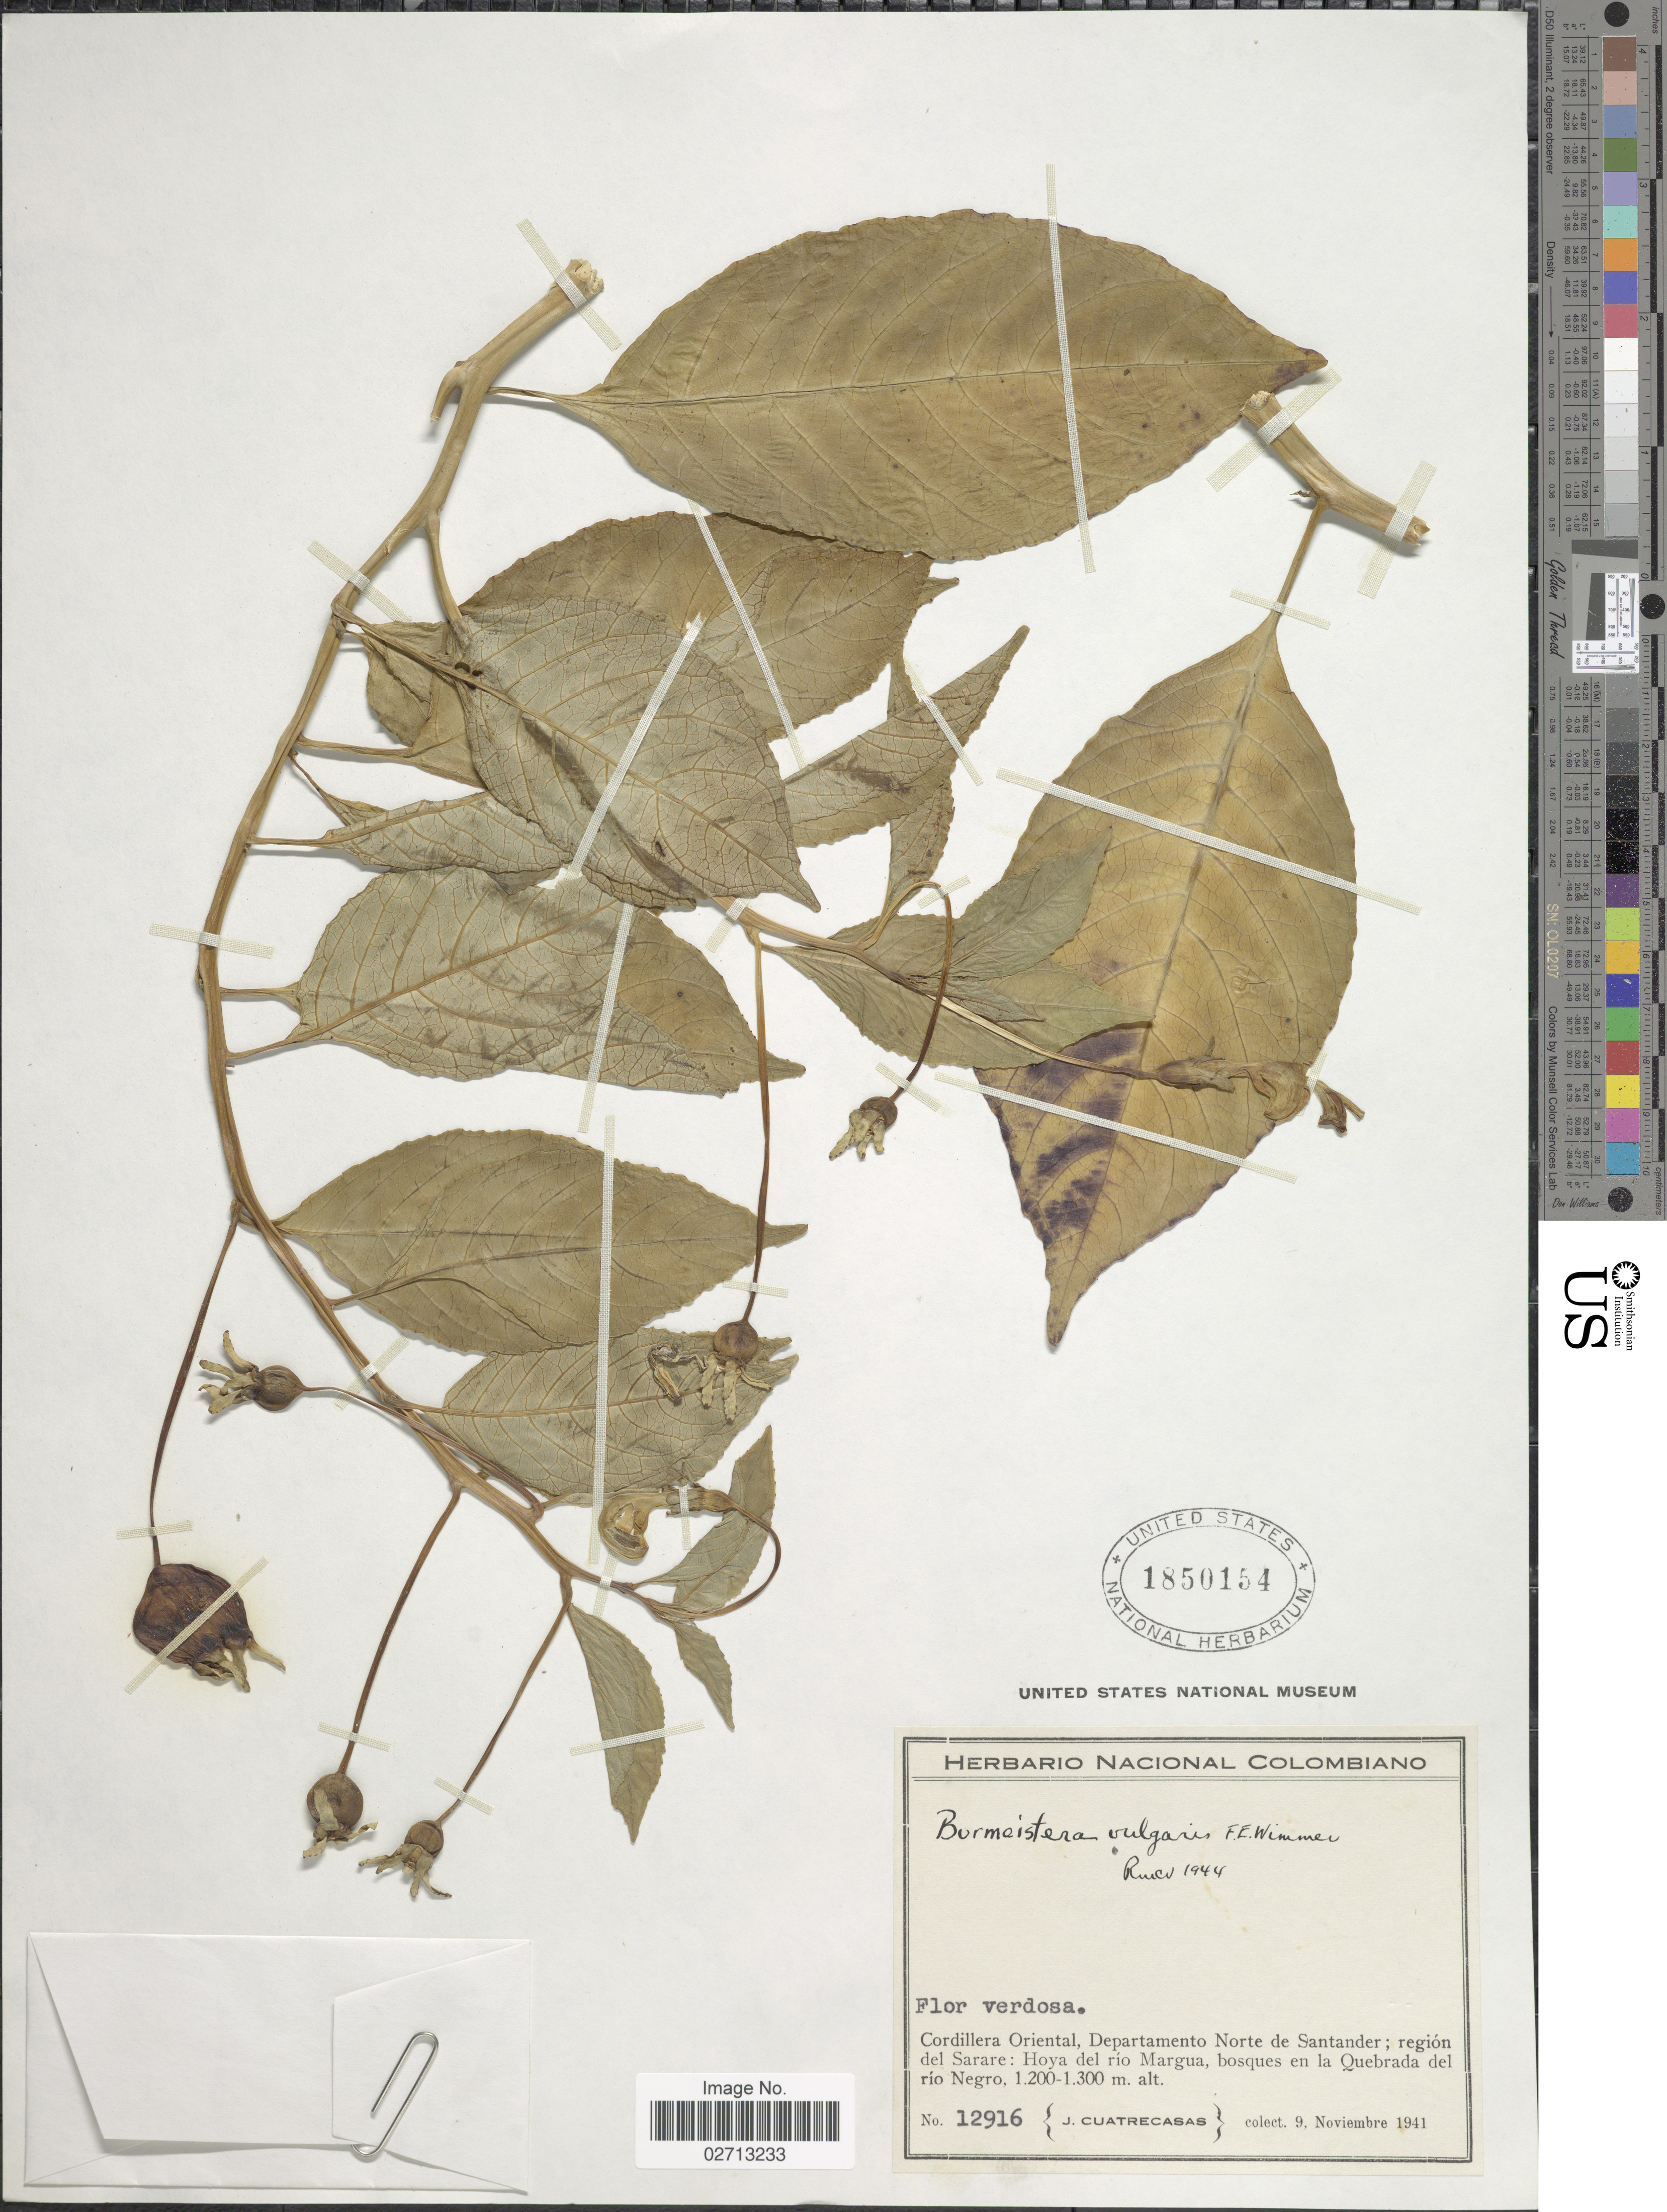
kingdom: Plantae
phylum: Tracheophyta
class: Magnoliopsida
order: Asterales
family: Campanulaceae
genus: Burmeistera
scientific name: Burmeistera vulgaris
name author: E. Wimm.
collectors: J. Cuatrecasas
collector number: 12916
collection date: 1941-11-09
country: Colombia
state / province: Norte de Santander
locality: Cordillera Oriental, Departamento Norte de Santander; región del Sarare: Hoya del Río Margua, bosques en la Quebrada del río Negro.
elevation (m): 1200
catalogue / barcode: US 1850154